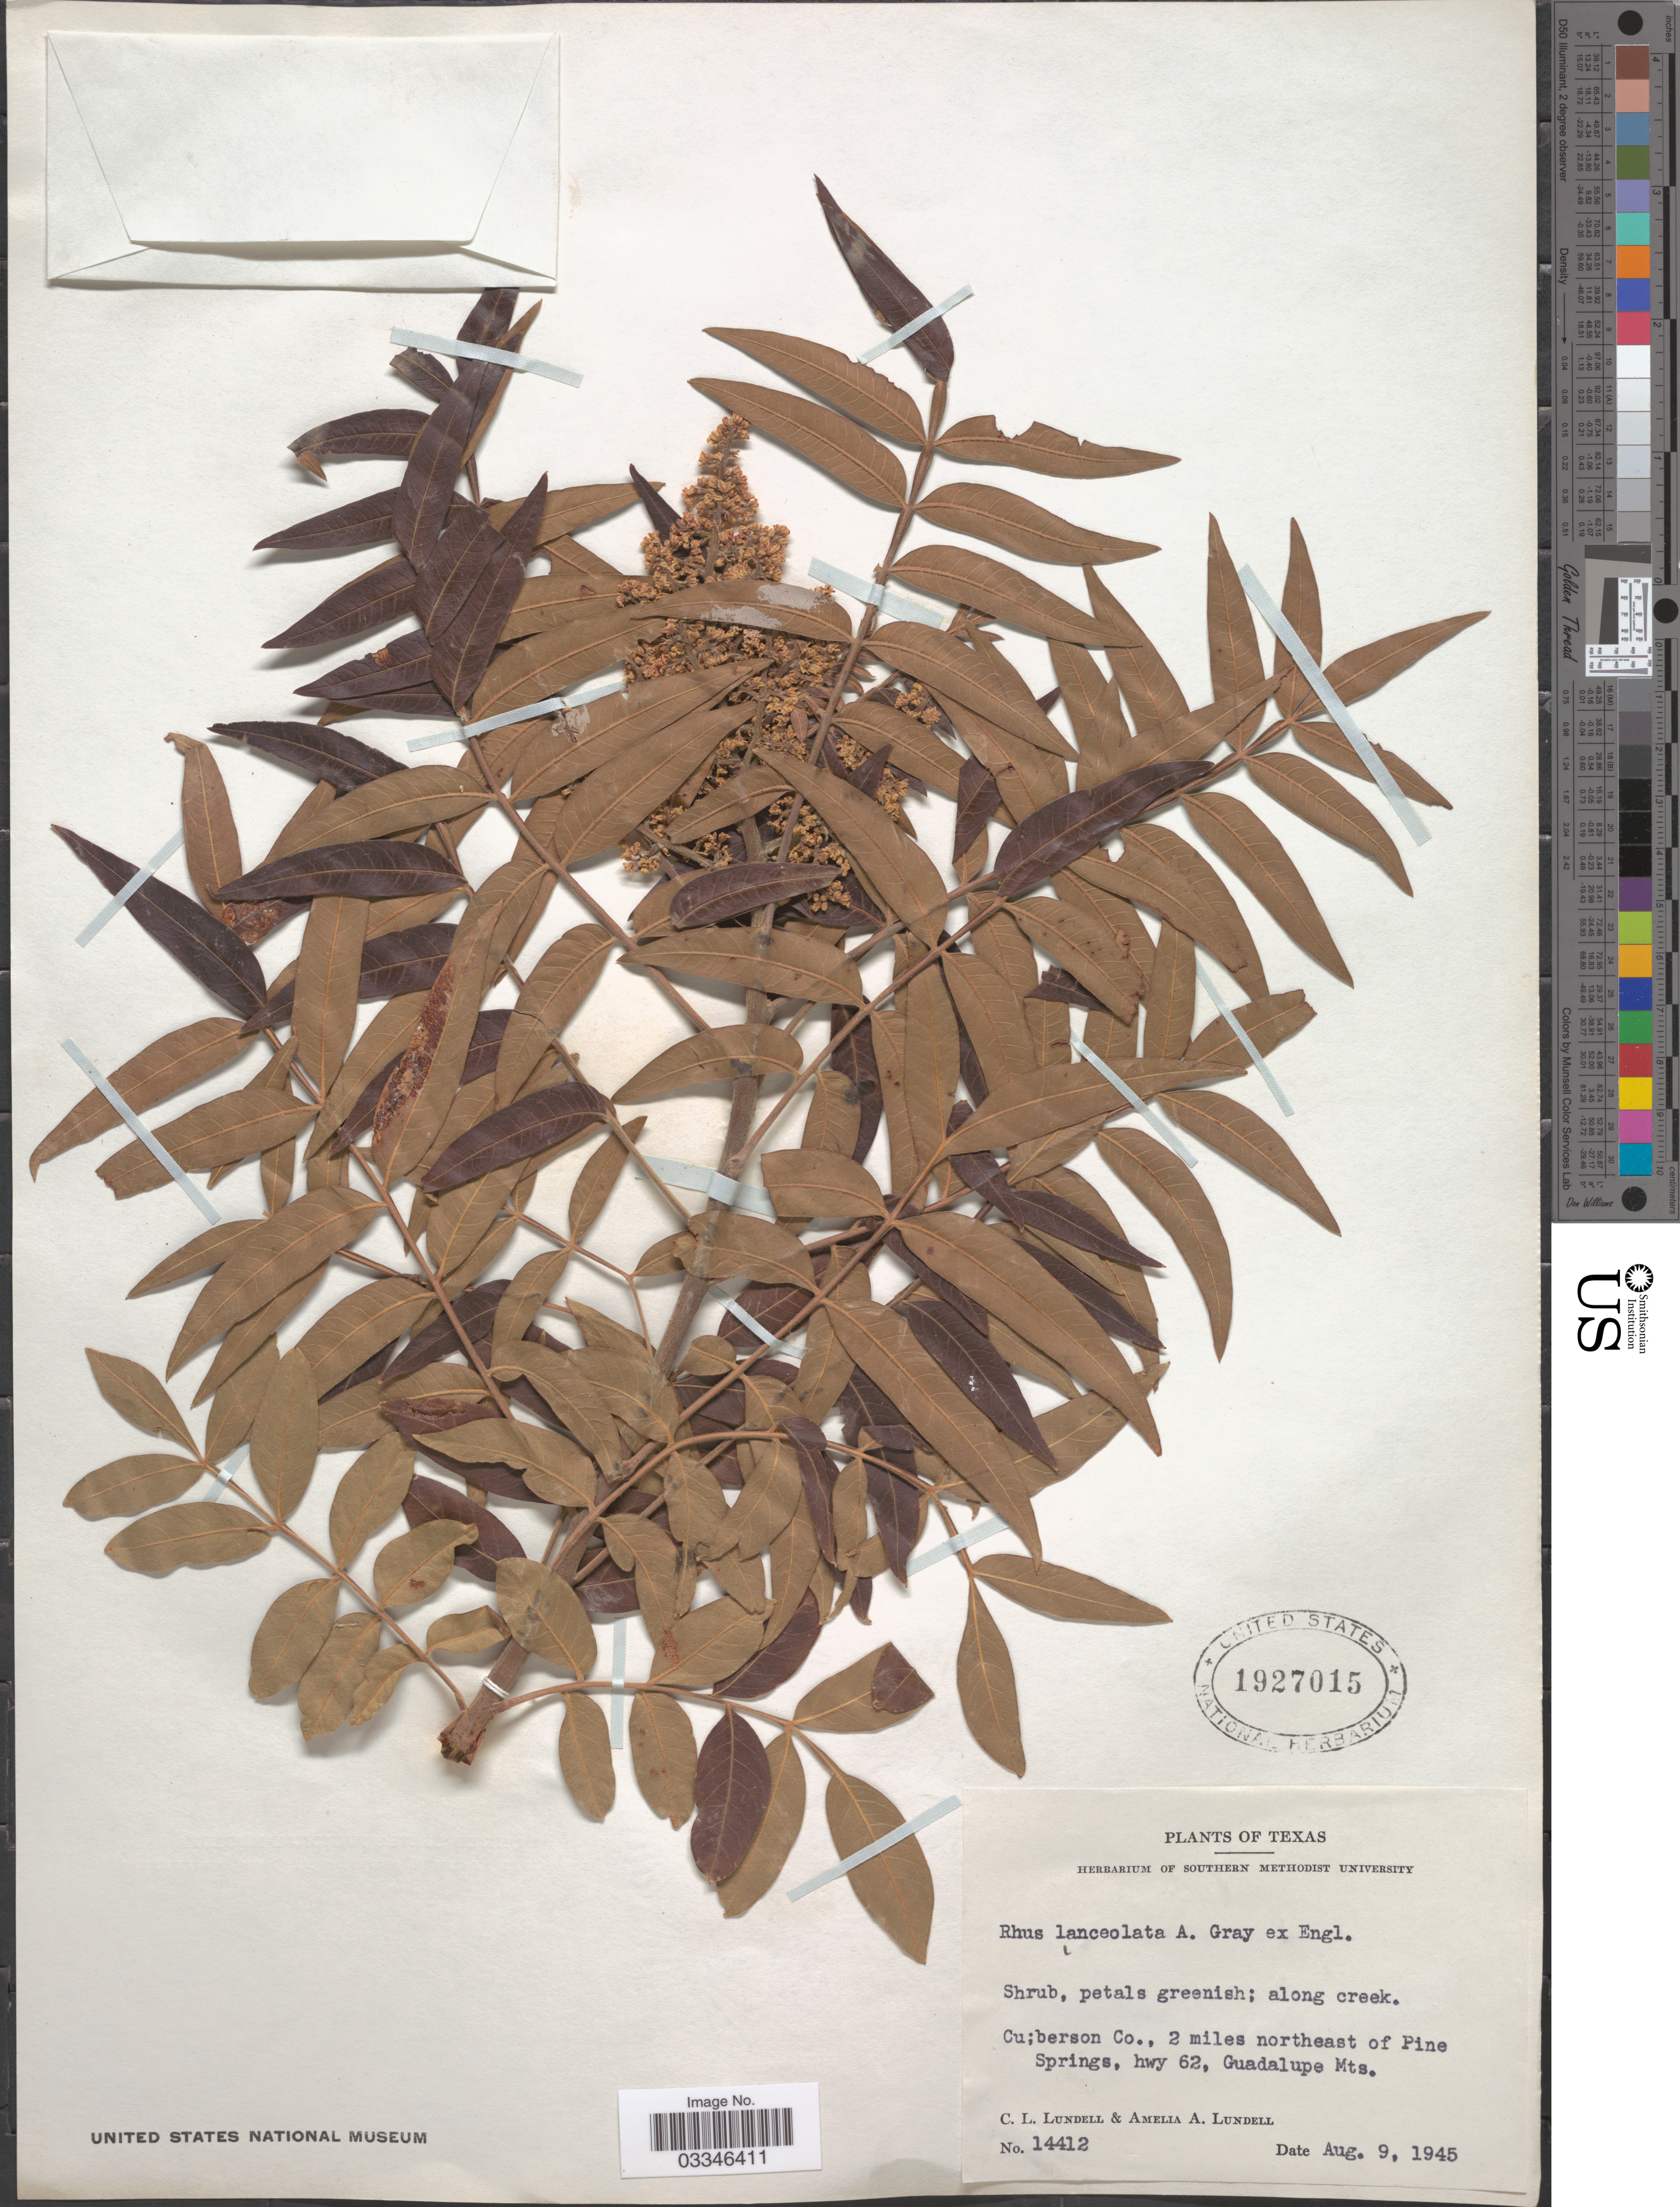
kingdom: Plantae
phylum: Tracheophyta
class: Magnoliopsida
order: Sapindales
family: Anacardiaceae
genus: Rhus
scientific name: Rhus lanceolata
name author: (A. Gray) Britton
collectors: C. L. Lundell & A. A. Lundell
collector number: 14412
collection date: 1945-08-09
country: United States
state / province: Texas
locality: Cu;berson Co., 2 miles northeast of Pine Springs, hwy 62, Guadalupe Mts.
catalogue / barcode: US 1927015